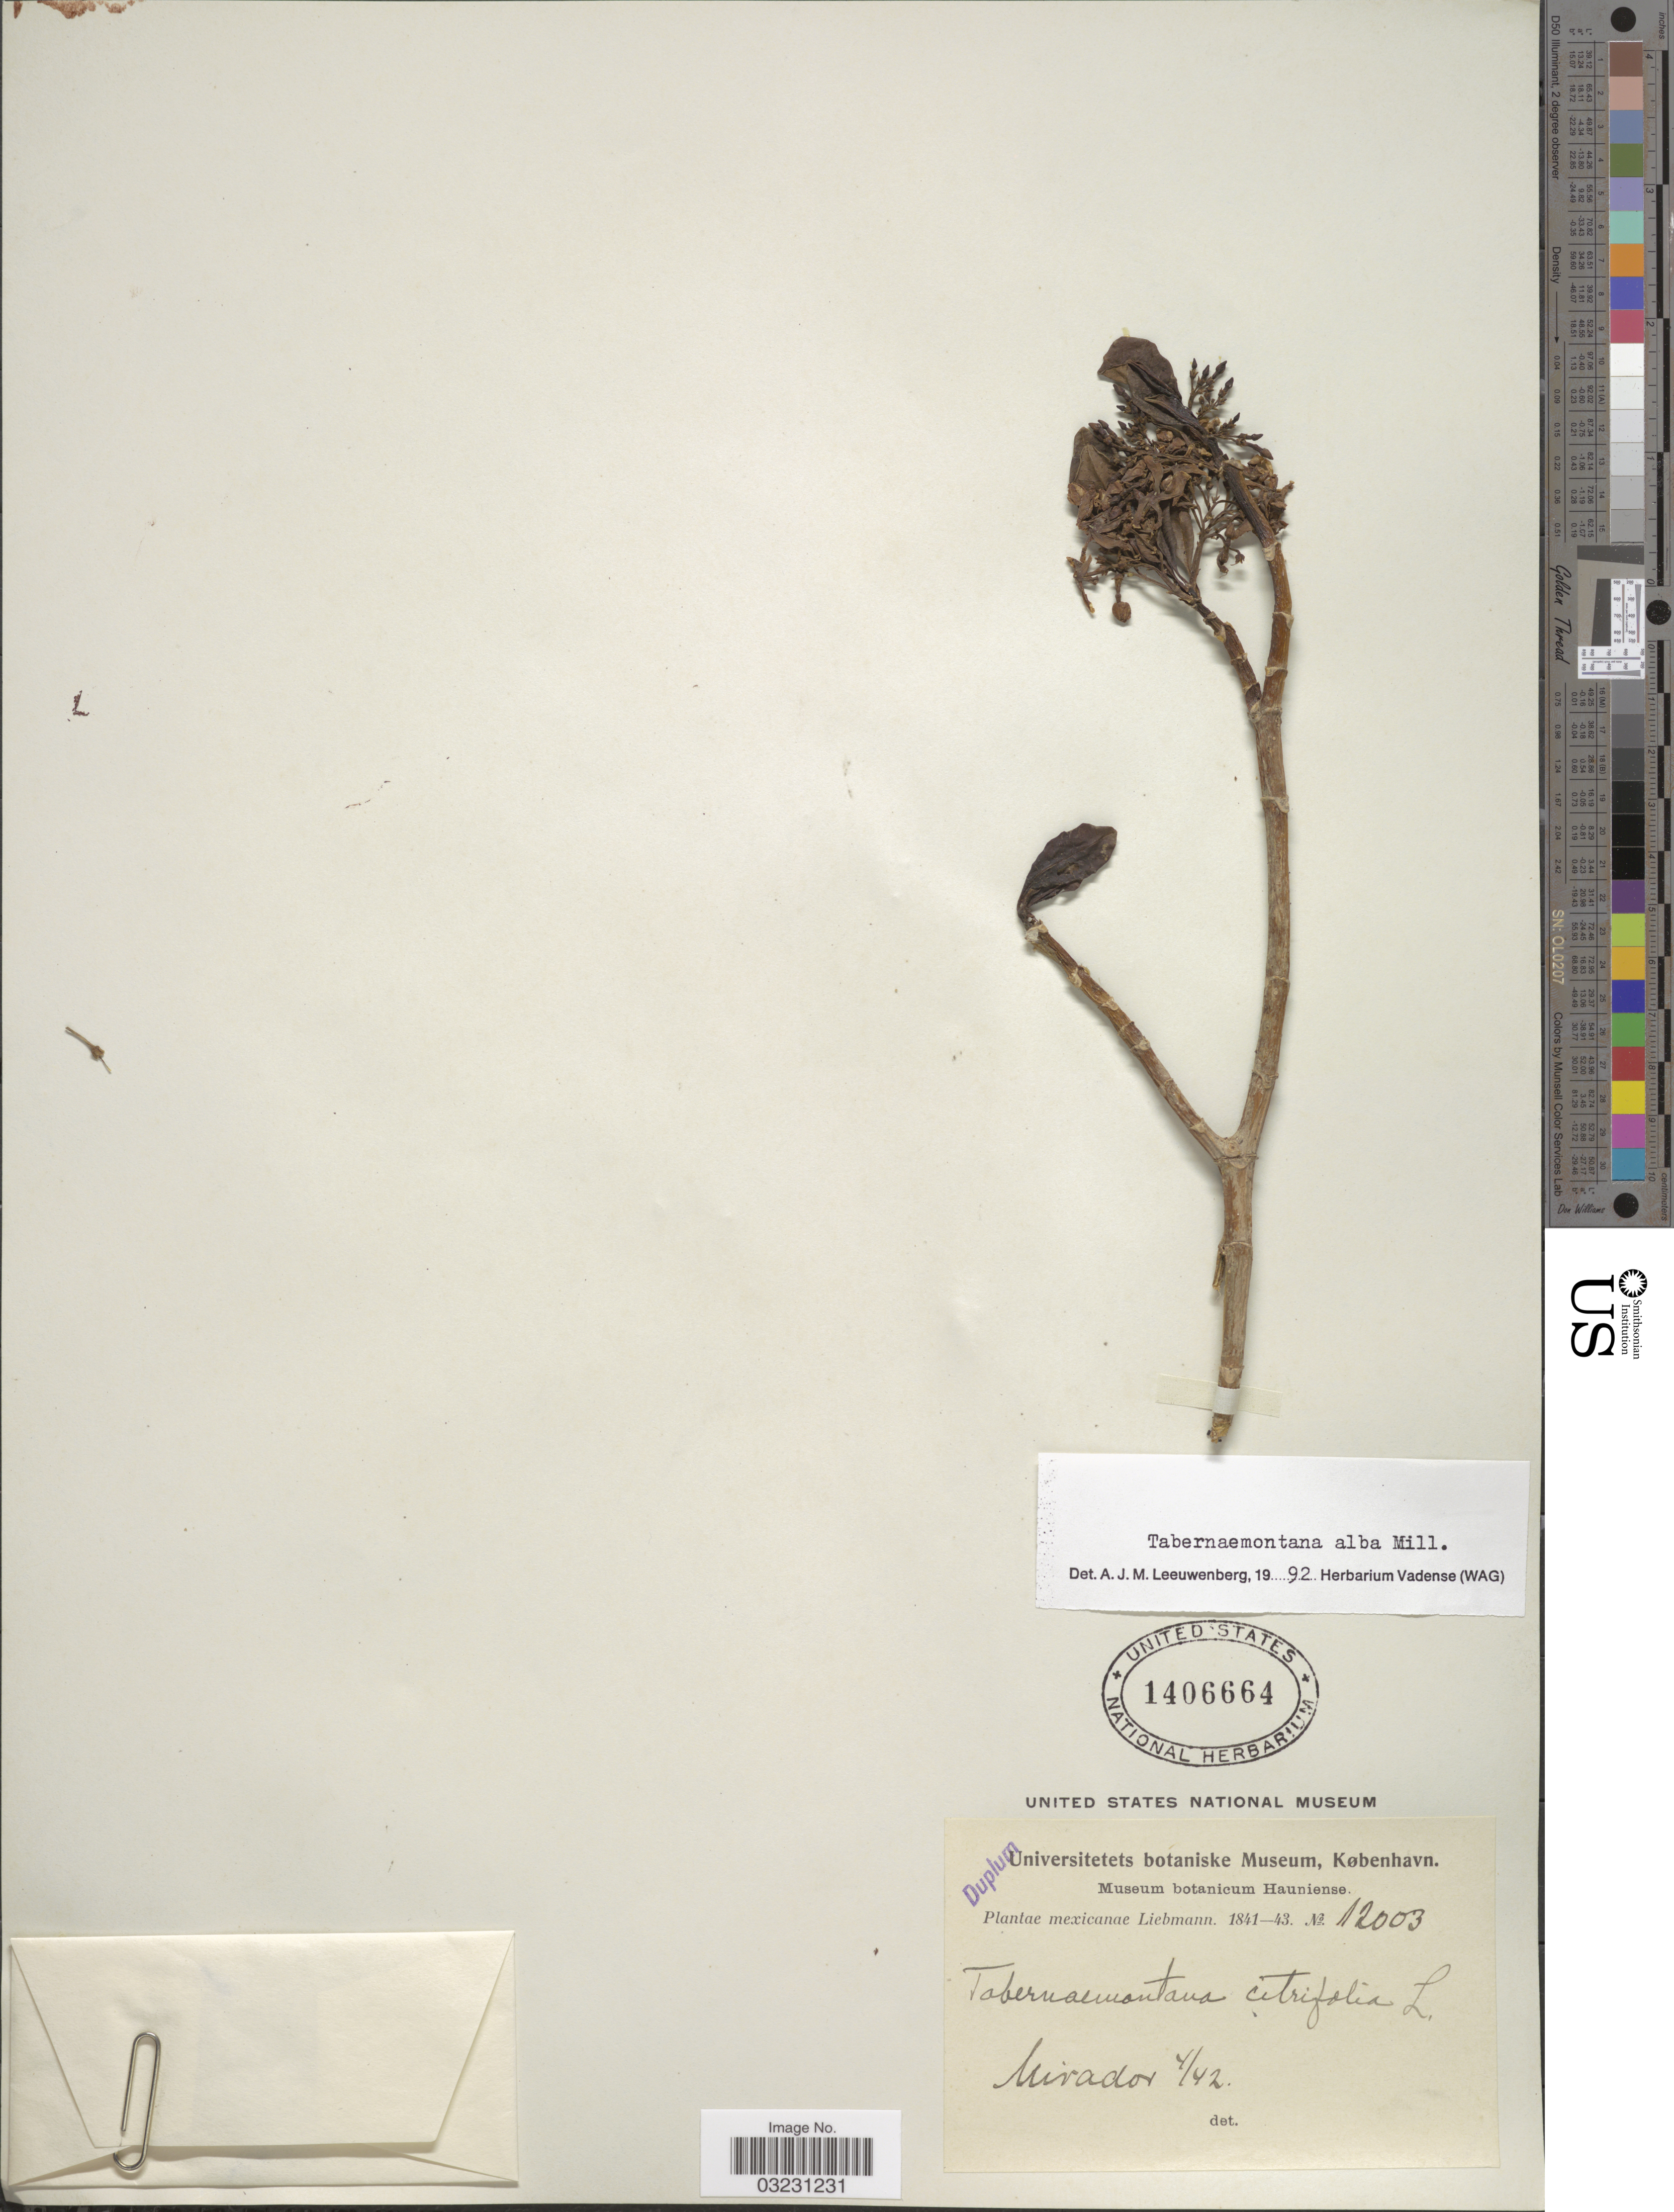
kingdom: Plantae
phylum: Tracheophyta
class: Magnoliopsida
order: Gentianales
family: Apocynaceae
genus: Tabernaemontana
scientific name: Tabernaemontana alba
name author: Mill.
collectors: Liebmann, --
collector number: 2003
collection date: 1842-04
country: Mexico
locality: Mirador.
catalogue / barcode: US 1406664